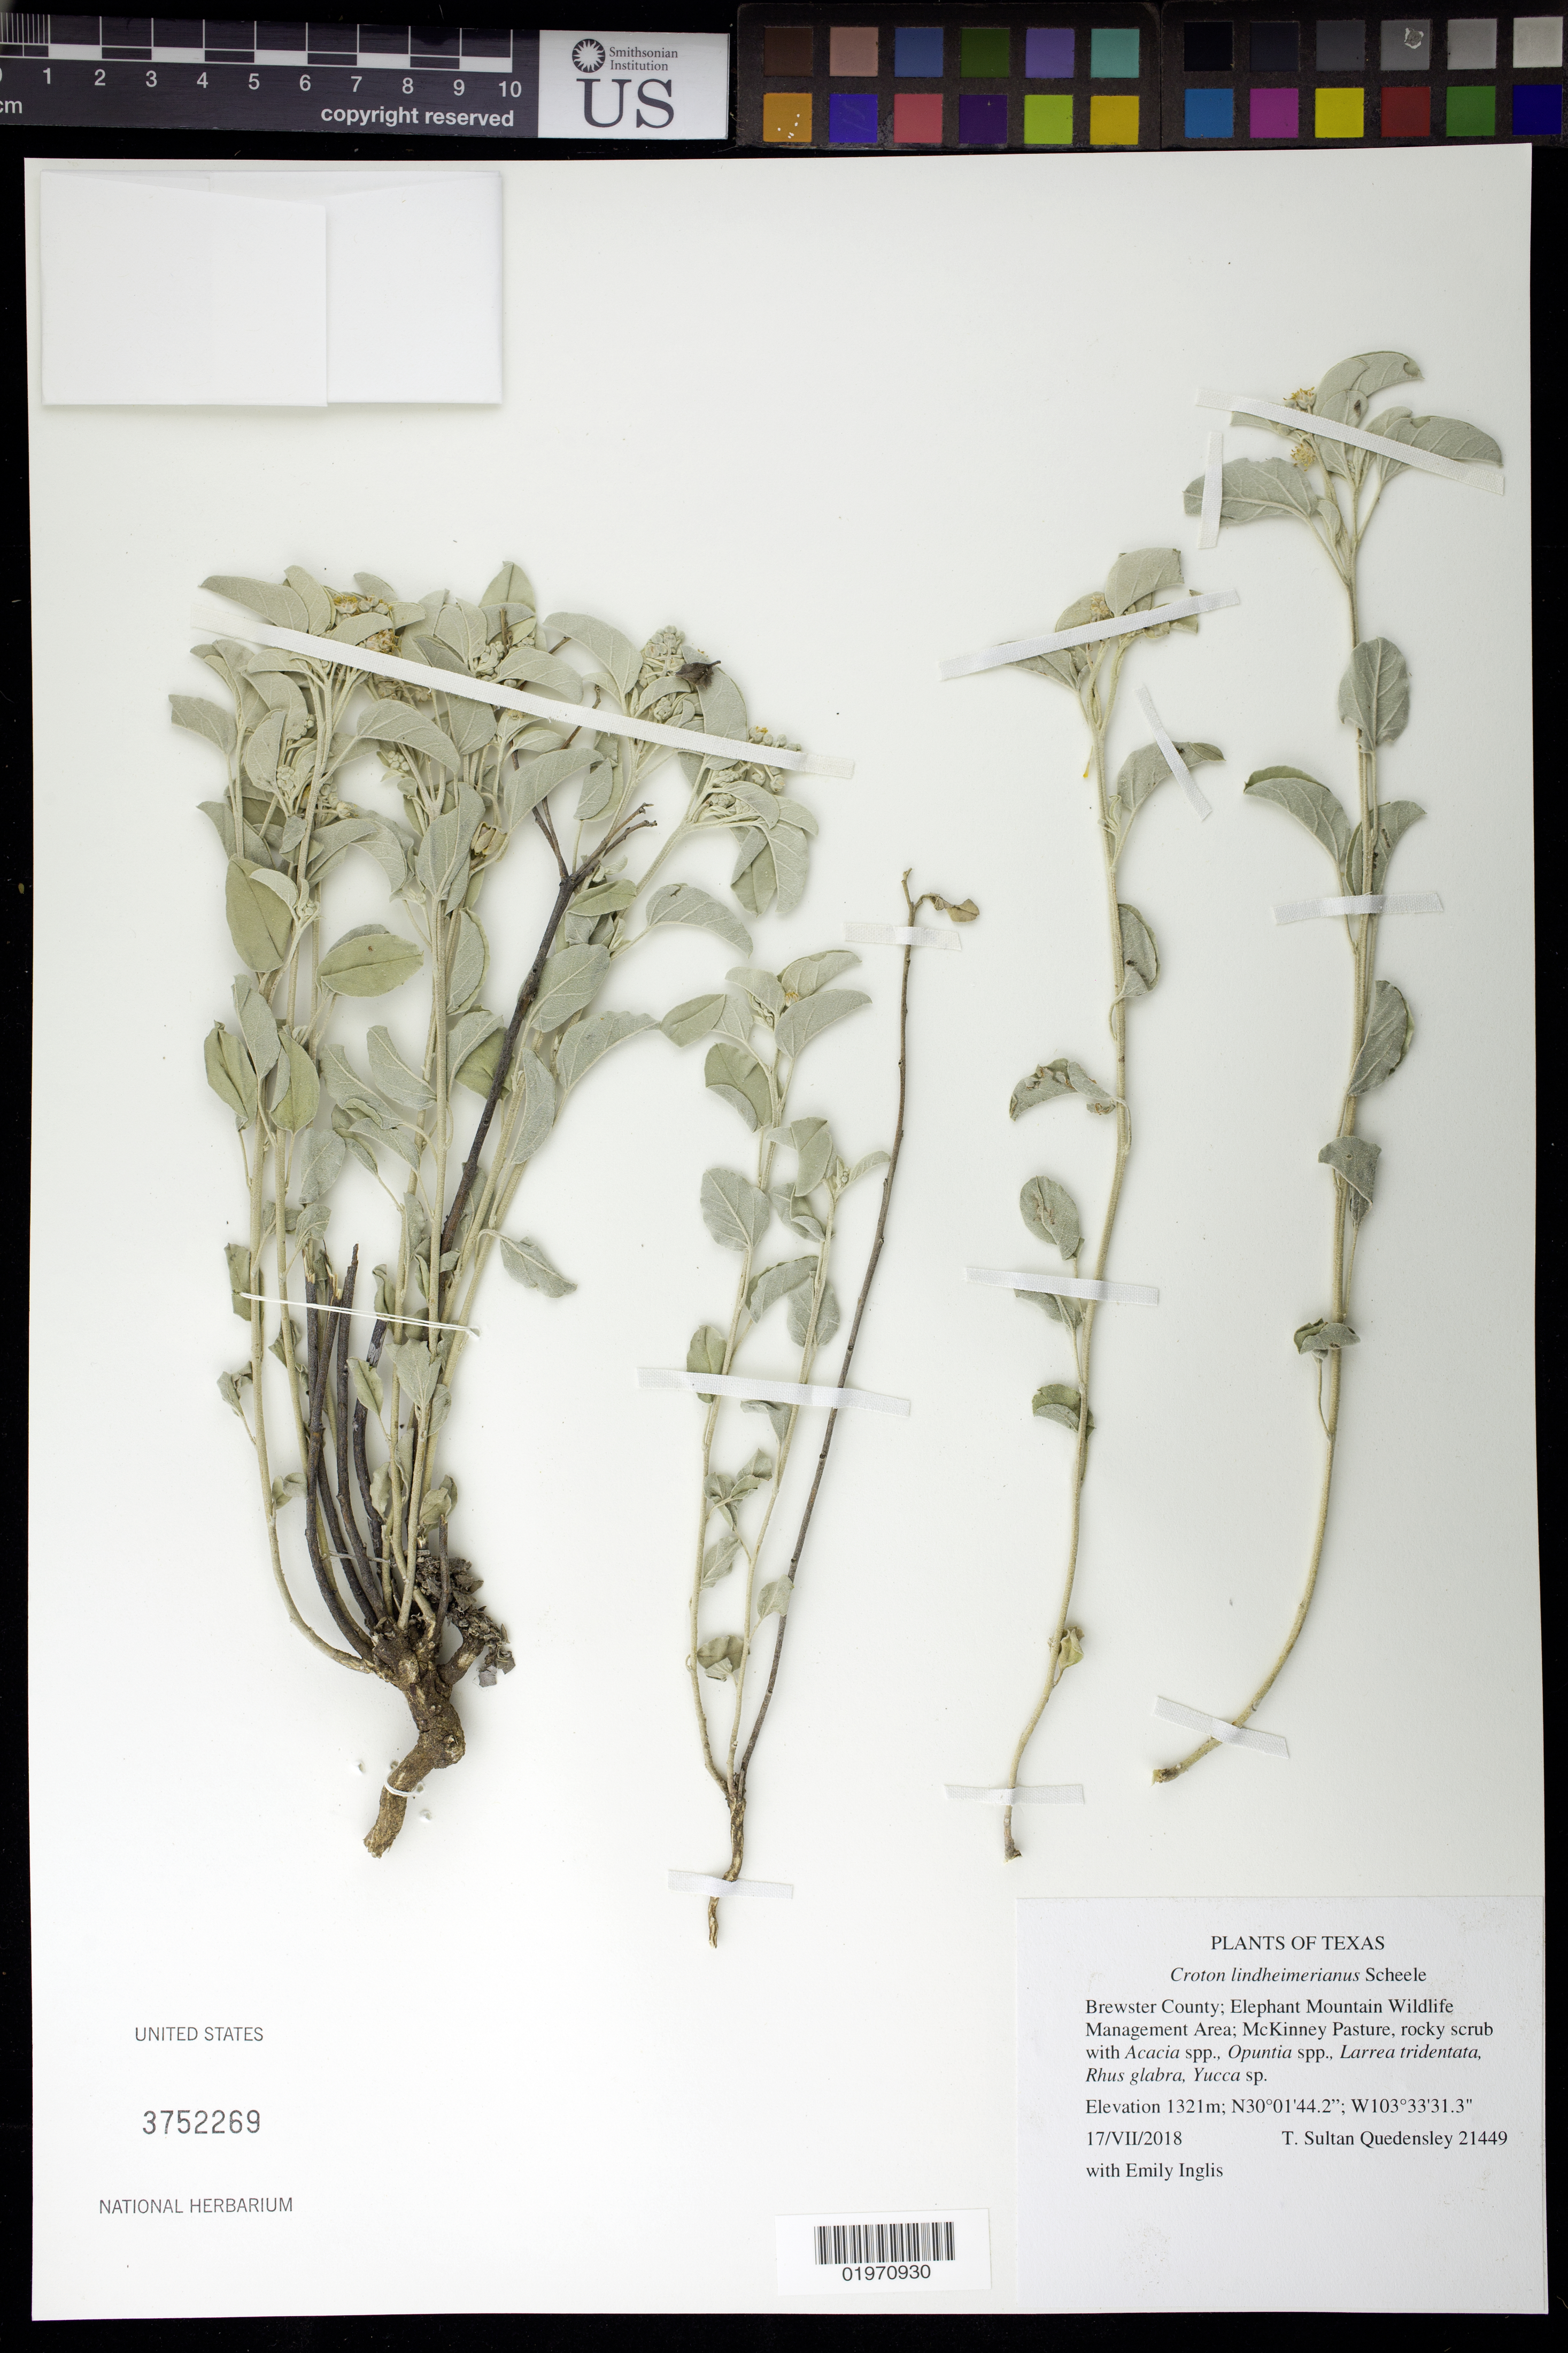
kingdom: Plantae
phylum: Tracheophyta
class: Magnoliopsida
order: Malpighiales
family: Euphorbiaceae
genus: Croton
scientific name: Croton lindheimerianus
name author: Scheele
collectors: T. S. Quedensley & E. Inglis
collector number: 21449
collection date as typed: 17 Jul 2018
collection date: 2018-07-17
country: United States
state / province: Texas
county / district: Brewster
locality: Elephant Mountain Wildlife Management Area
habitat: Acacia spp., Opuntia spp., Larrea tridentata, Rhus glabra, Yucca sp.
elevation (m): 1321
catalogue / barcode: US 3752269